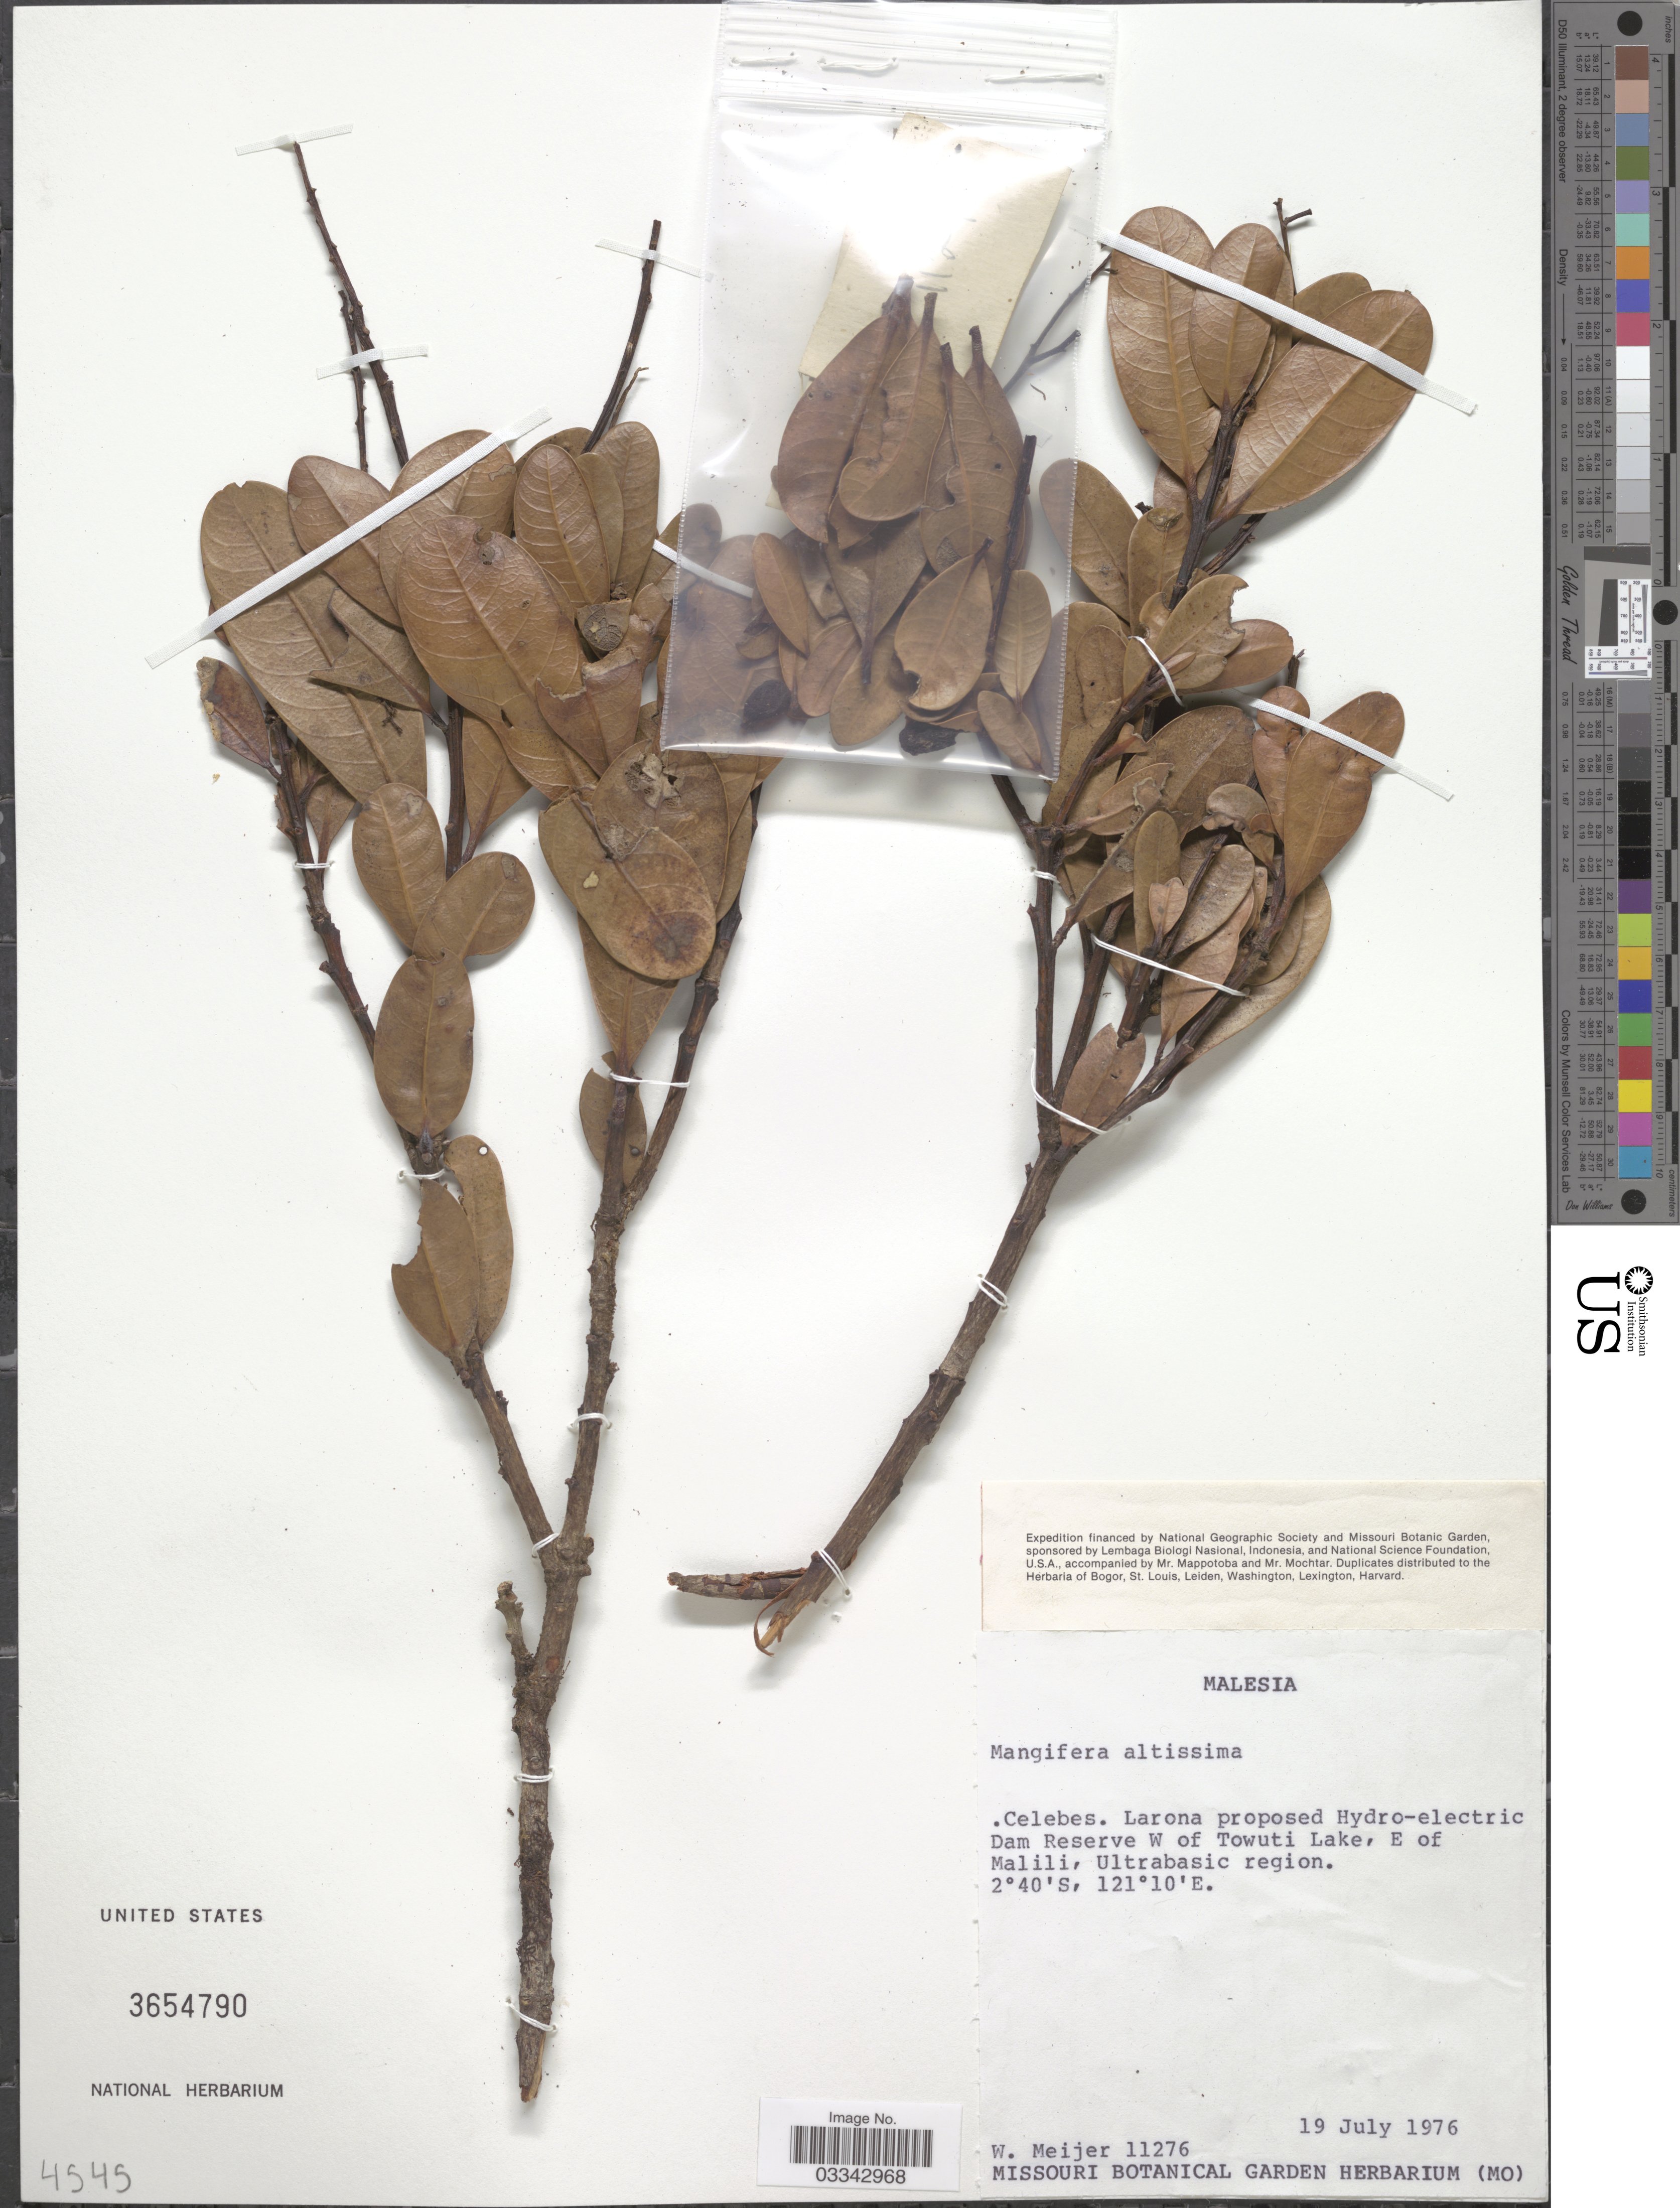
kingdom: Plantae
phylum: Tracheophyta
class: Magnoliopsida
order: Sapindales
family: Anacardiaceae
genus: Mangifera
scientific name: Mangifera altissima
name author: Blanco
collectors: W. Meijer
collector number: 11276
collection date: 1976-07-19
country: Malaysia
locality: Malesia. Celebes. Larona proposed Hydro-electric Dam Reserve W of Towuti Lake, E of Malili, Ultrabasic region.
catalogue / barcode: US 3654790